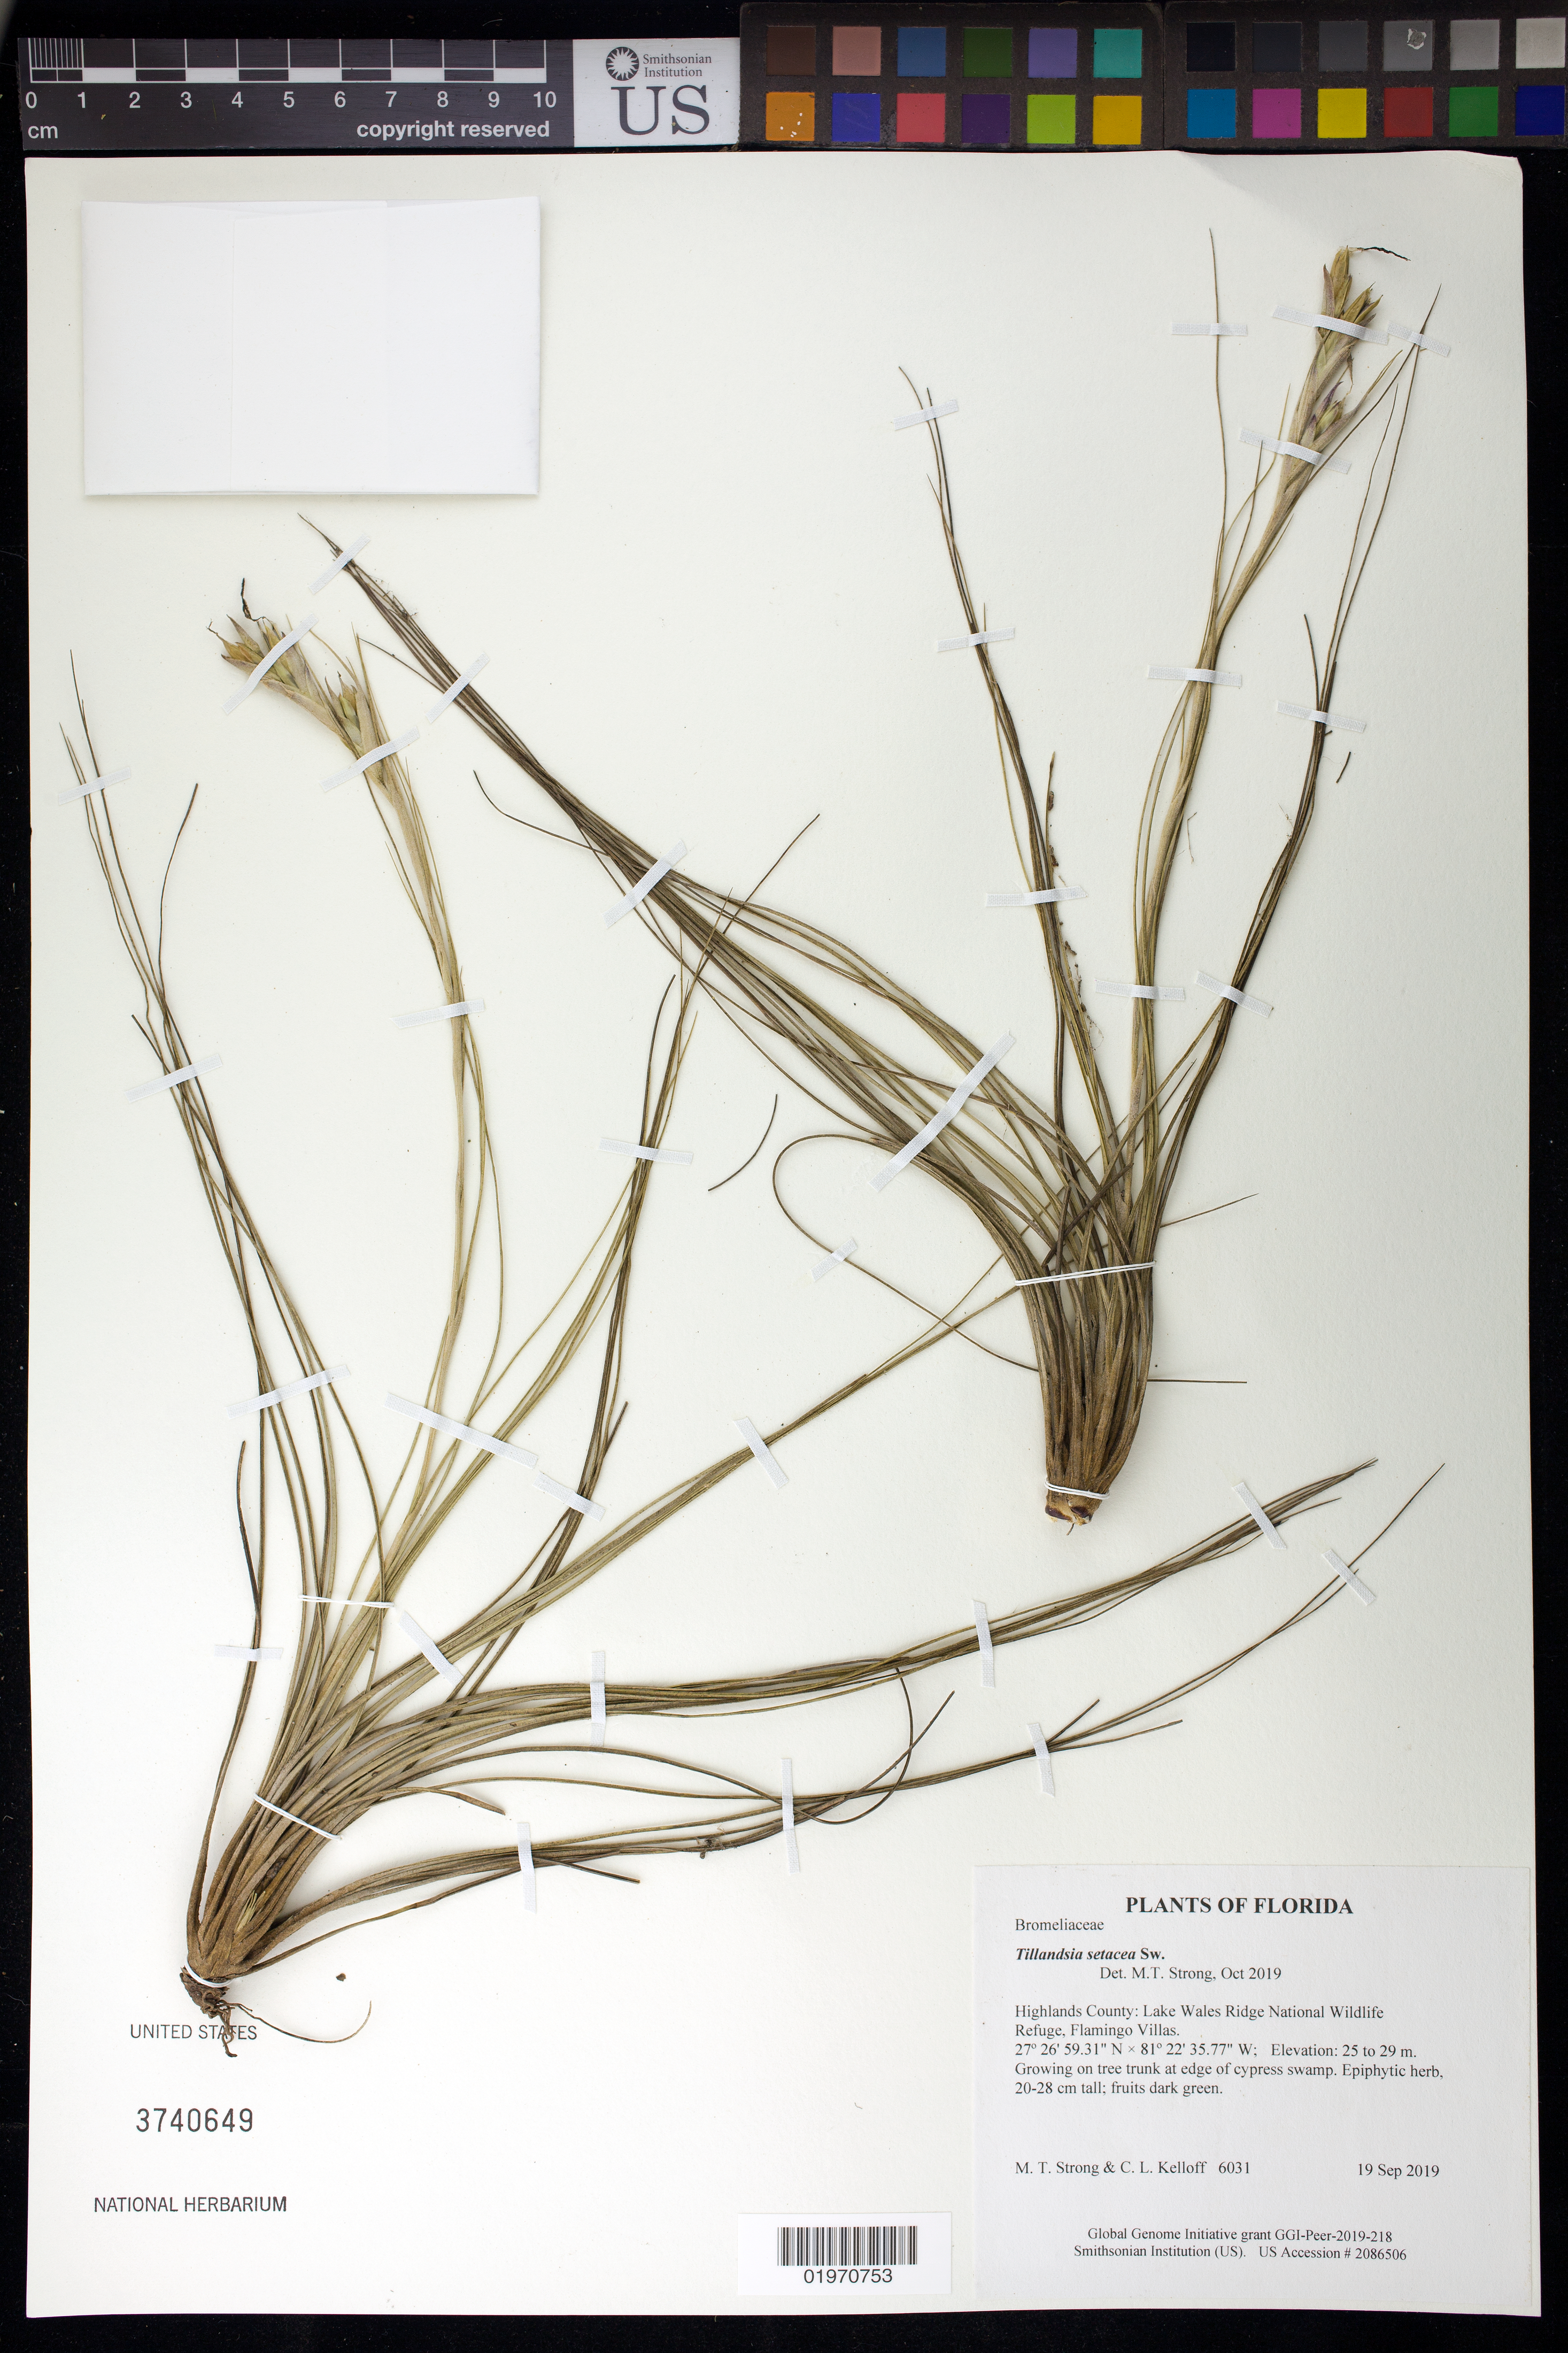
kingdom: Plantae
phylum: Tracheophyta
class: Liliopsida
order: Poales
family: Bromeliaceae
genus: Tillandsia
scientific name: Tillandsia setacea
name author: Sw.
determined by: Strong, Mark T., (BOT), Smithsonian Institution - National Museum of Natural History (UNITED STATES)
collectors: M. T. Strong & C. L. Kelloff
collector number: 6031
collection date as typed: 19 Sep 2019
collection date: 2019-09-19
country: United States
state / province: Florida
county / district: Highlands County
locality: Lake Wales Ridge National Wildlife Refuge, Flamingo Villas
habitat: Growing on tree trunk at edge of cypress swamp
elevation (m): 25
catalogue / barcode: US 3740649